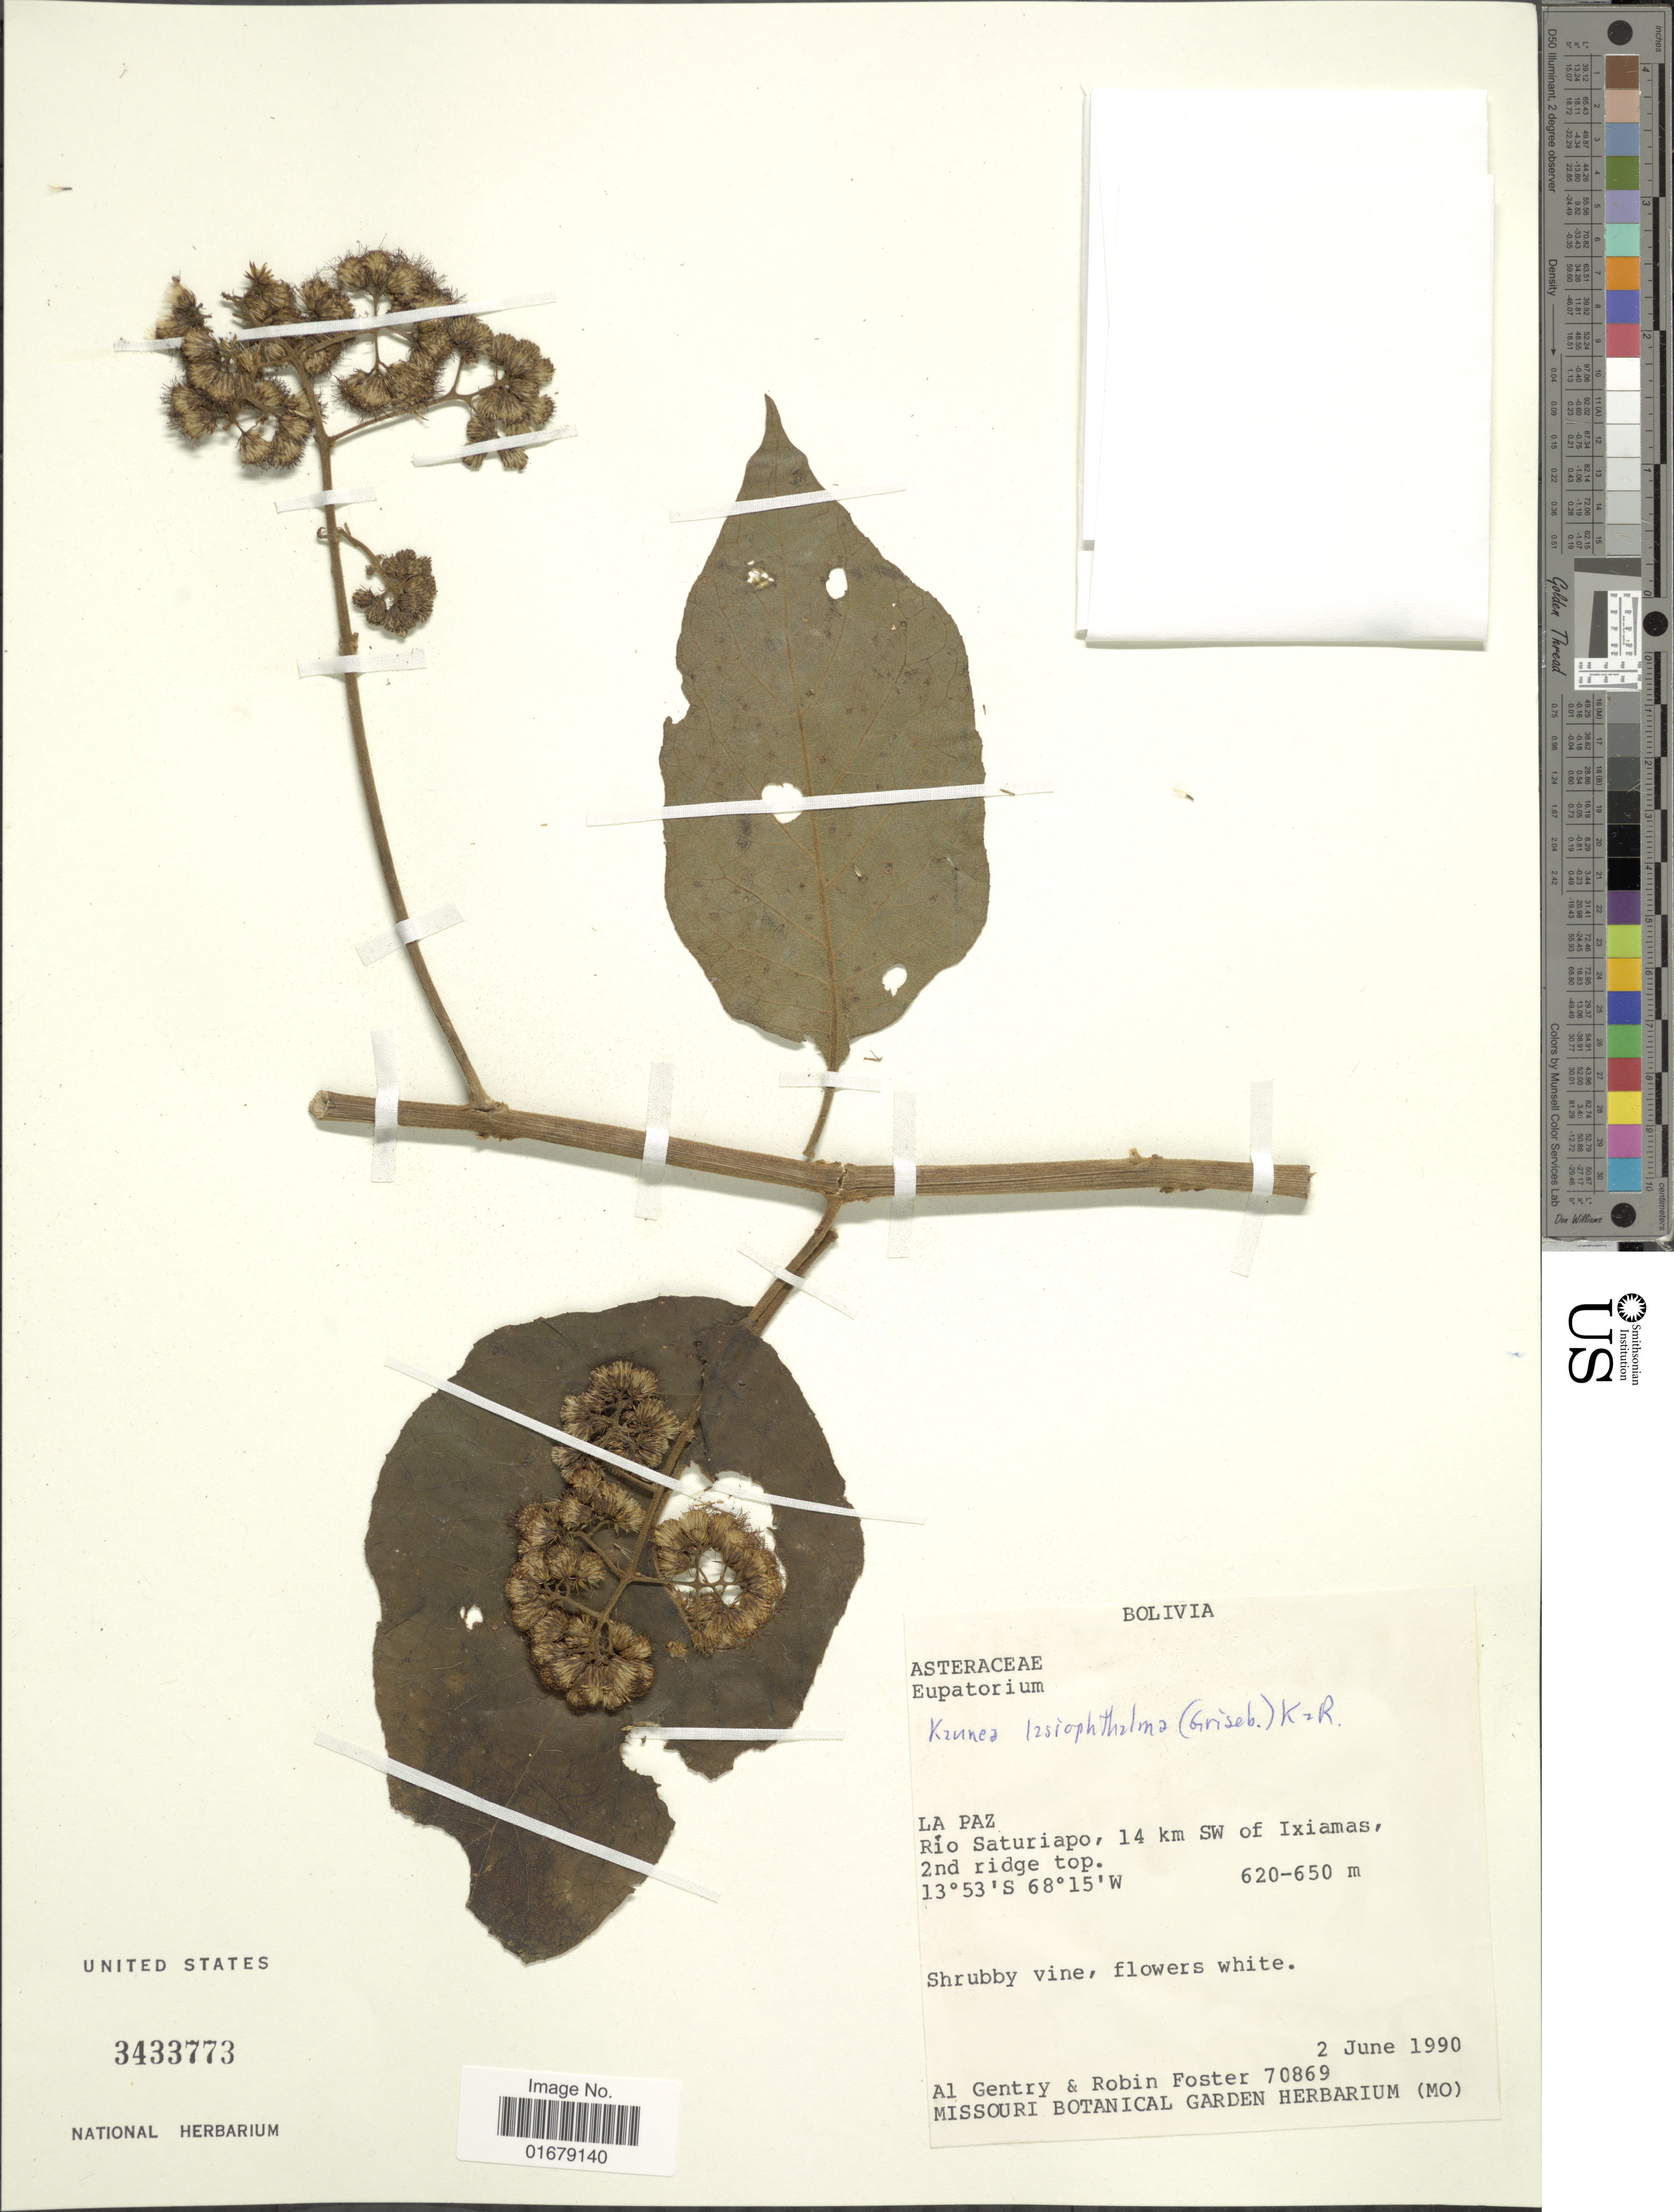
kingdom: Plantae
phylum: Tracheophyta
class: Magnoliopsida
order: Asterales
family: Asteraceae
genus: Kaunia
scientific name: Kaunia lasiophthalma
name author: (Hieron.) R.M. King & H. Rob.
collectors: A. H. Gentry & R. B. Foster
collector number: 70869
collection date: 1990-06-02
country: Bolivia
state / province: La Paz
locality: Bolivia. La Paz. Rio Saturiapo, 14 km SW of Ixiamas. 2nd ridge top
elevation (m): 620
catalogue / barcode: US 3433773